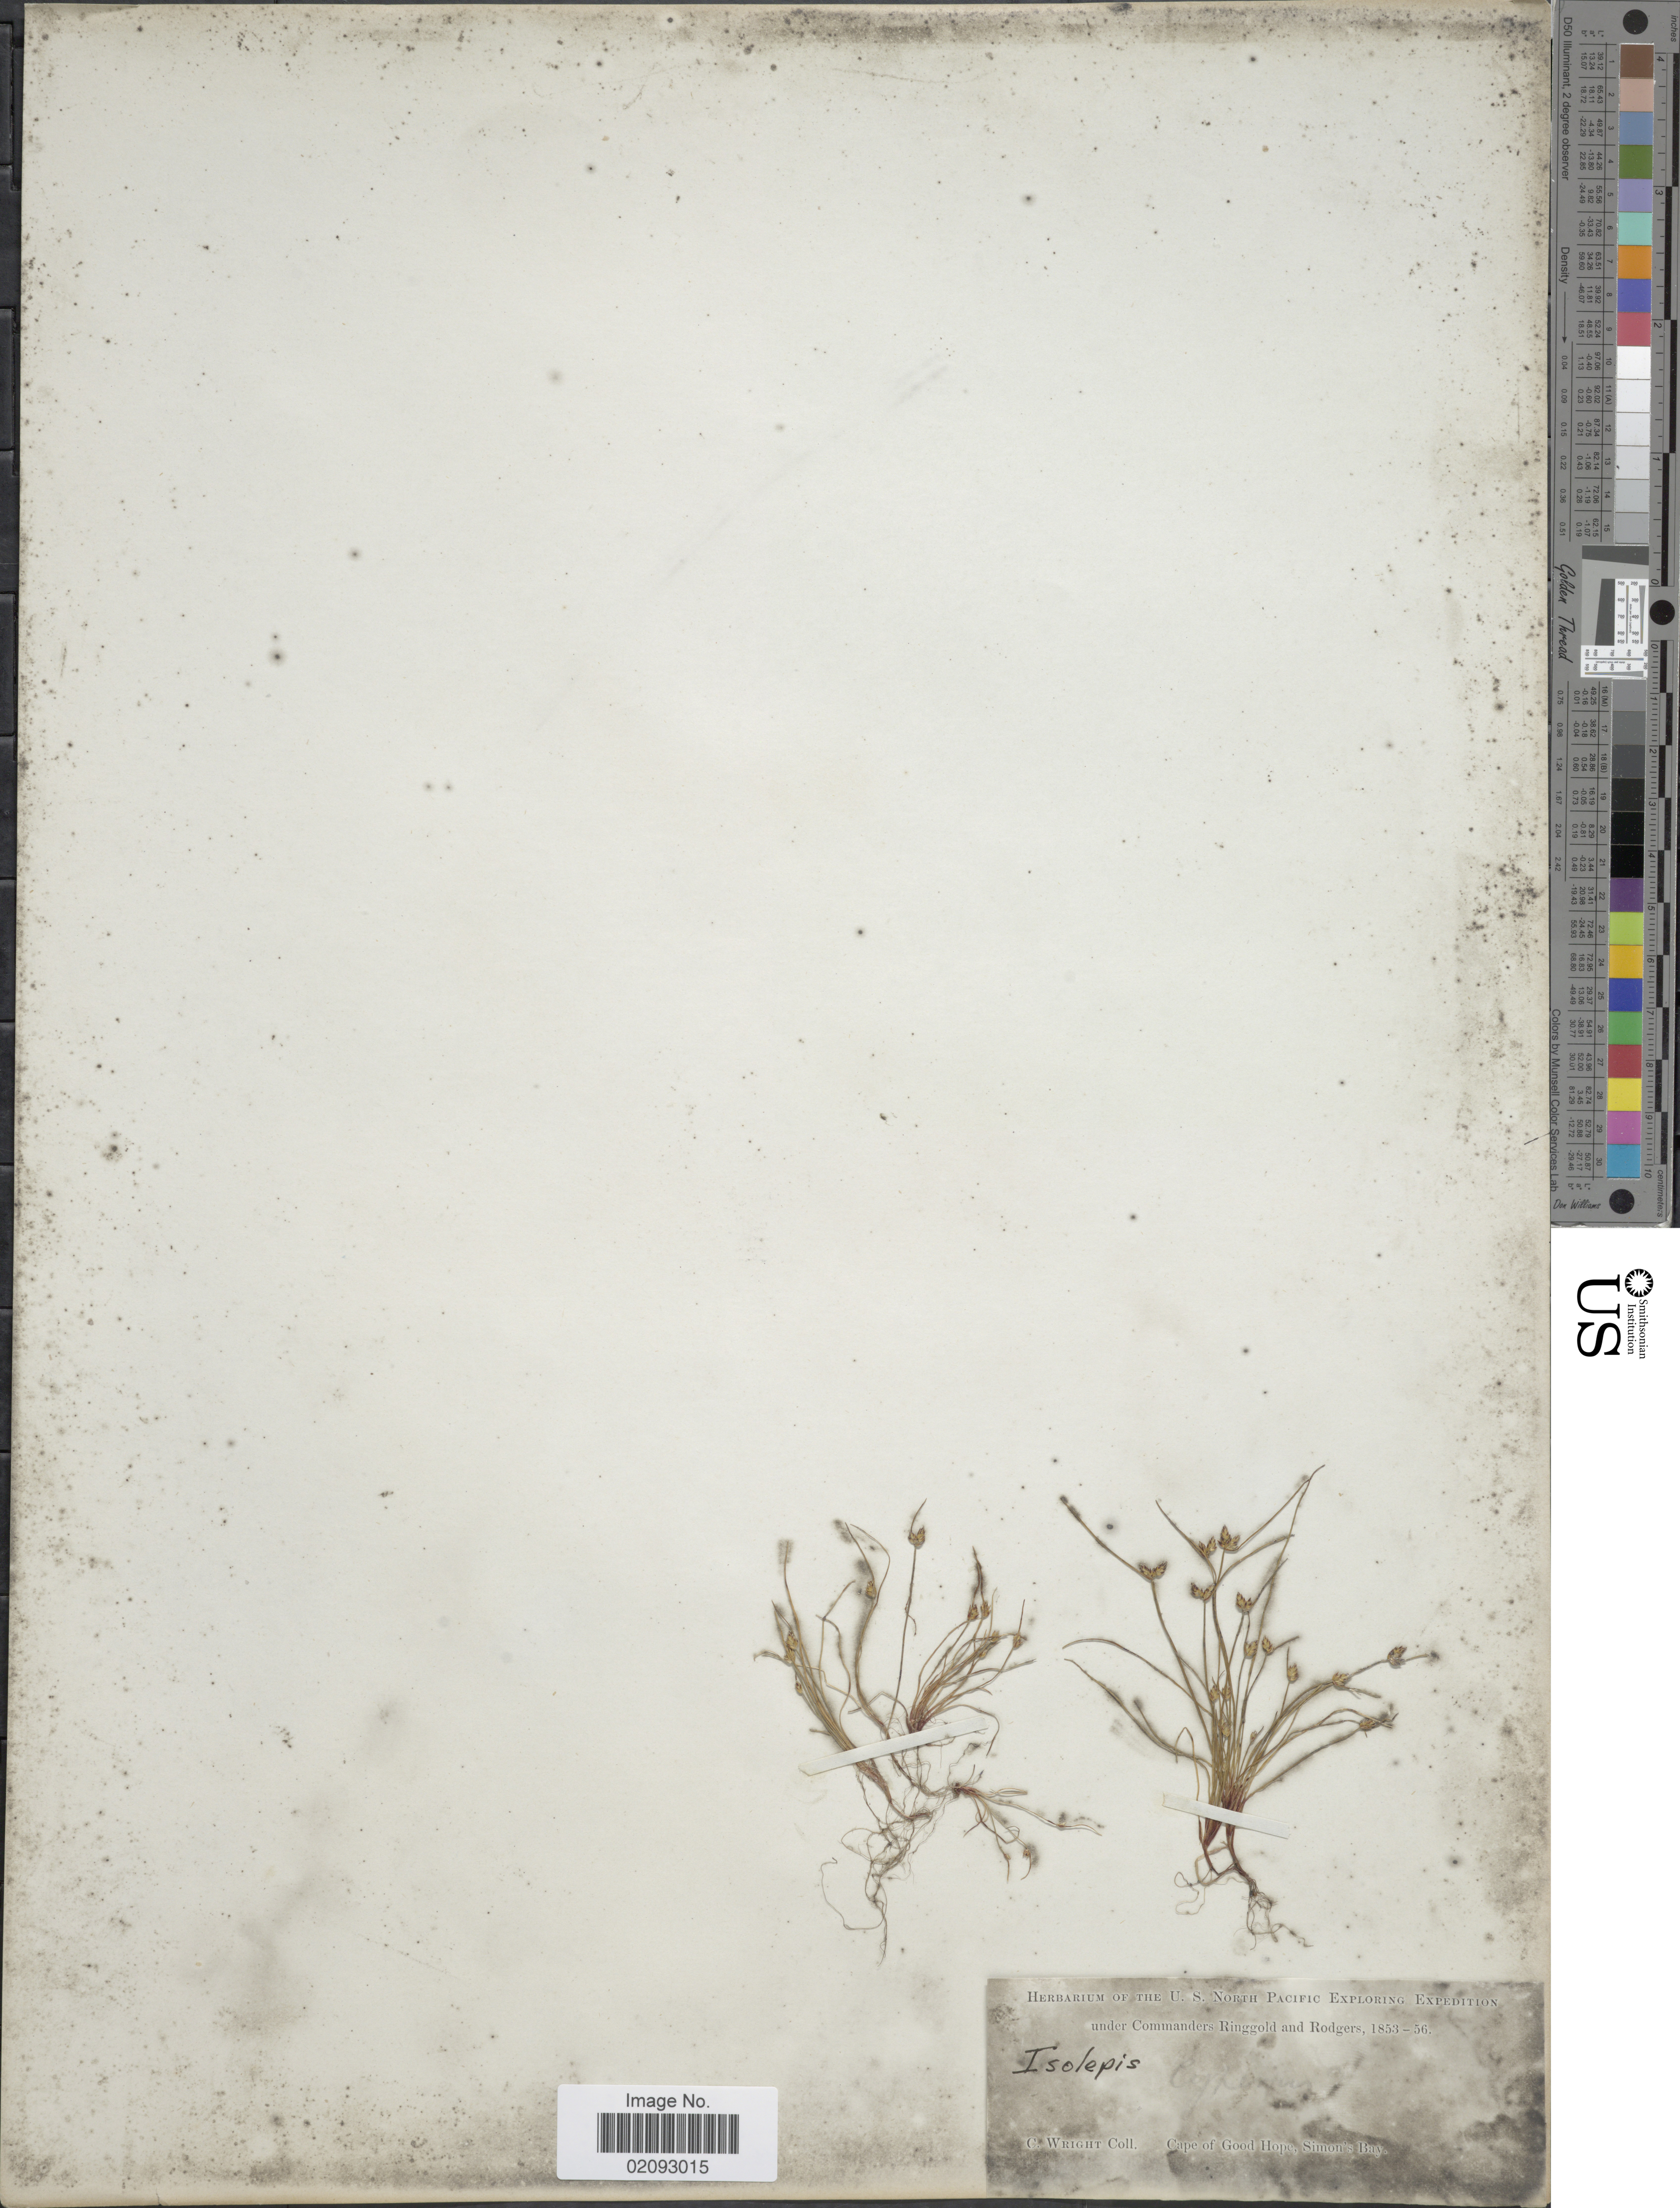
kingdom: Plantae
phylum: Tracheophyta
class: Liliopsida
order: Poales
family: Cyperaceae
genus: Ficinia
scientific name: Ficinia marginata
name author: (Thunb.) Fourc.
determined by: Strong, Mark T., (BOT), Smithsonian Institution - National Museum of Natural History (UNITED STATES)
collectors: C. Wright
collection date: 1853/1856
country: South Africa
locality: Cape of Good Hope, Simon's Bay